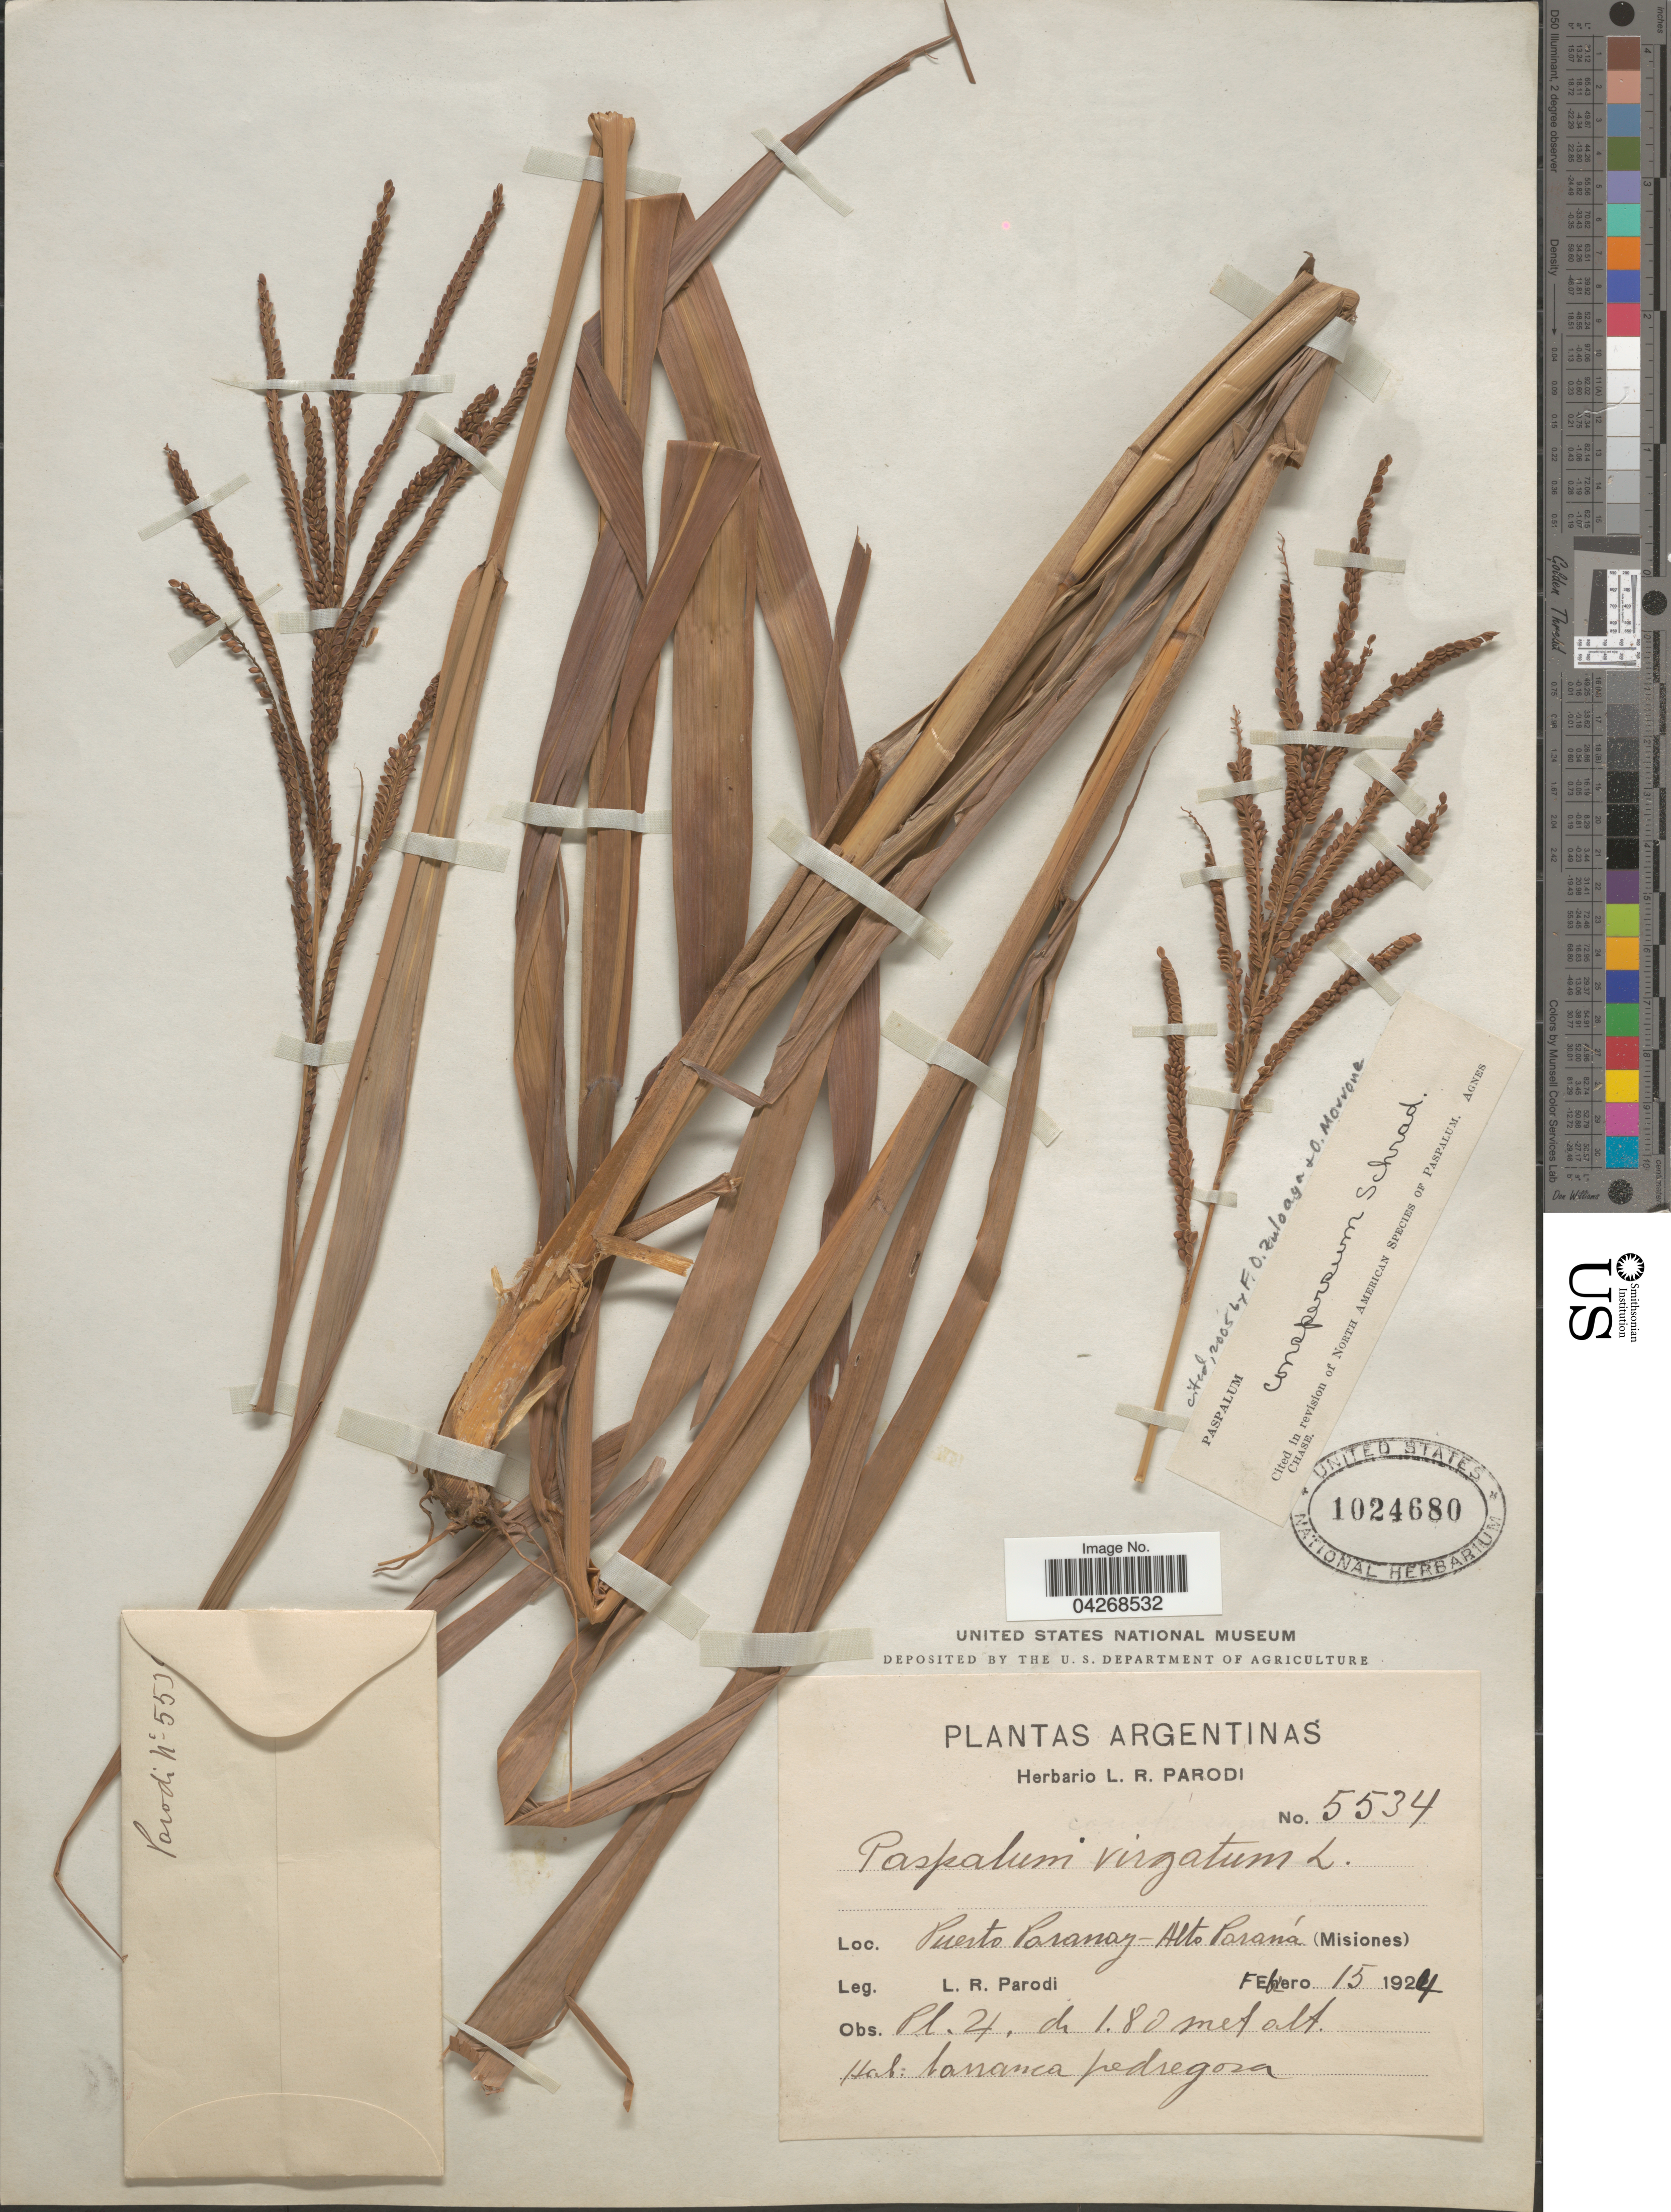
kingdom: Plantae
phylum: Tracheophyta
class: Liliopsida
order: Poales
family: Poaceae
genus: Paspalum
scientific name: Paspalum conspersum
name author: Schrad.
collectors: L. R. Parodi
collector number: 5534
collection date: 1924-02-15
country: Argentina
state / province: Misiones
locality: Puerto Paranay - Alto Paraná.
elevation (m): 180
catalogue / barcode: US 1024680